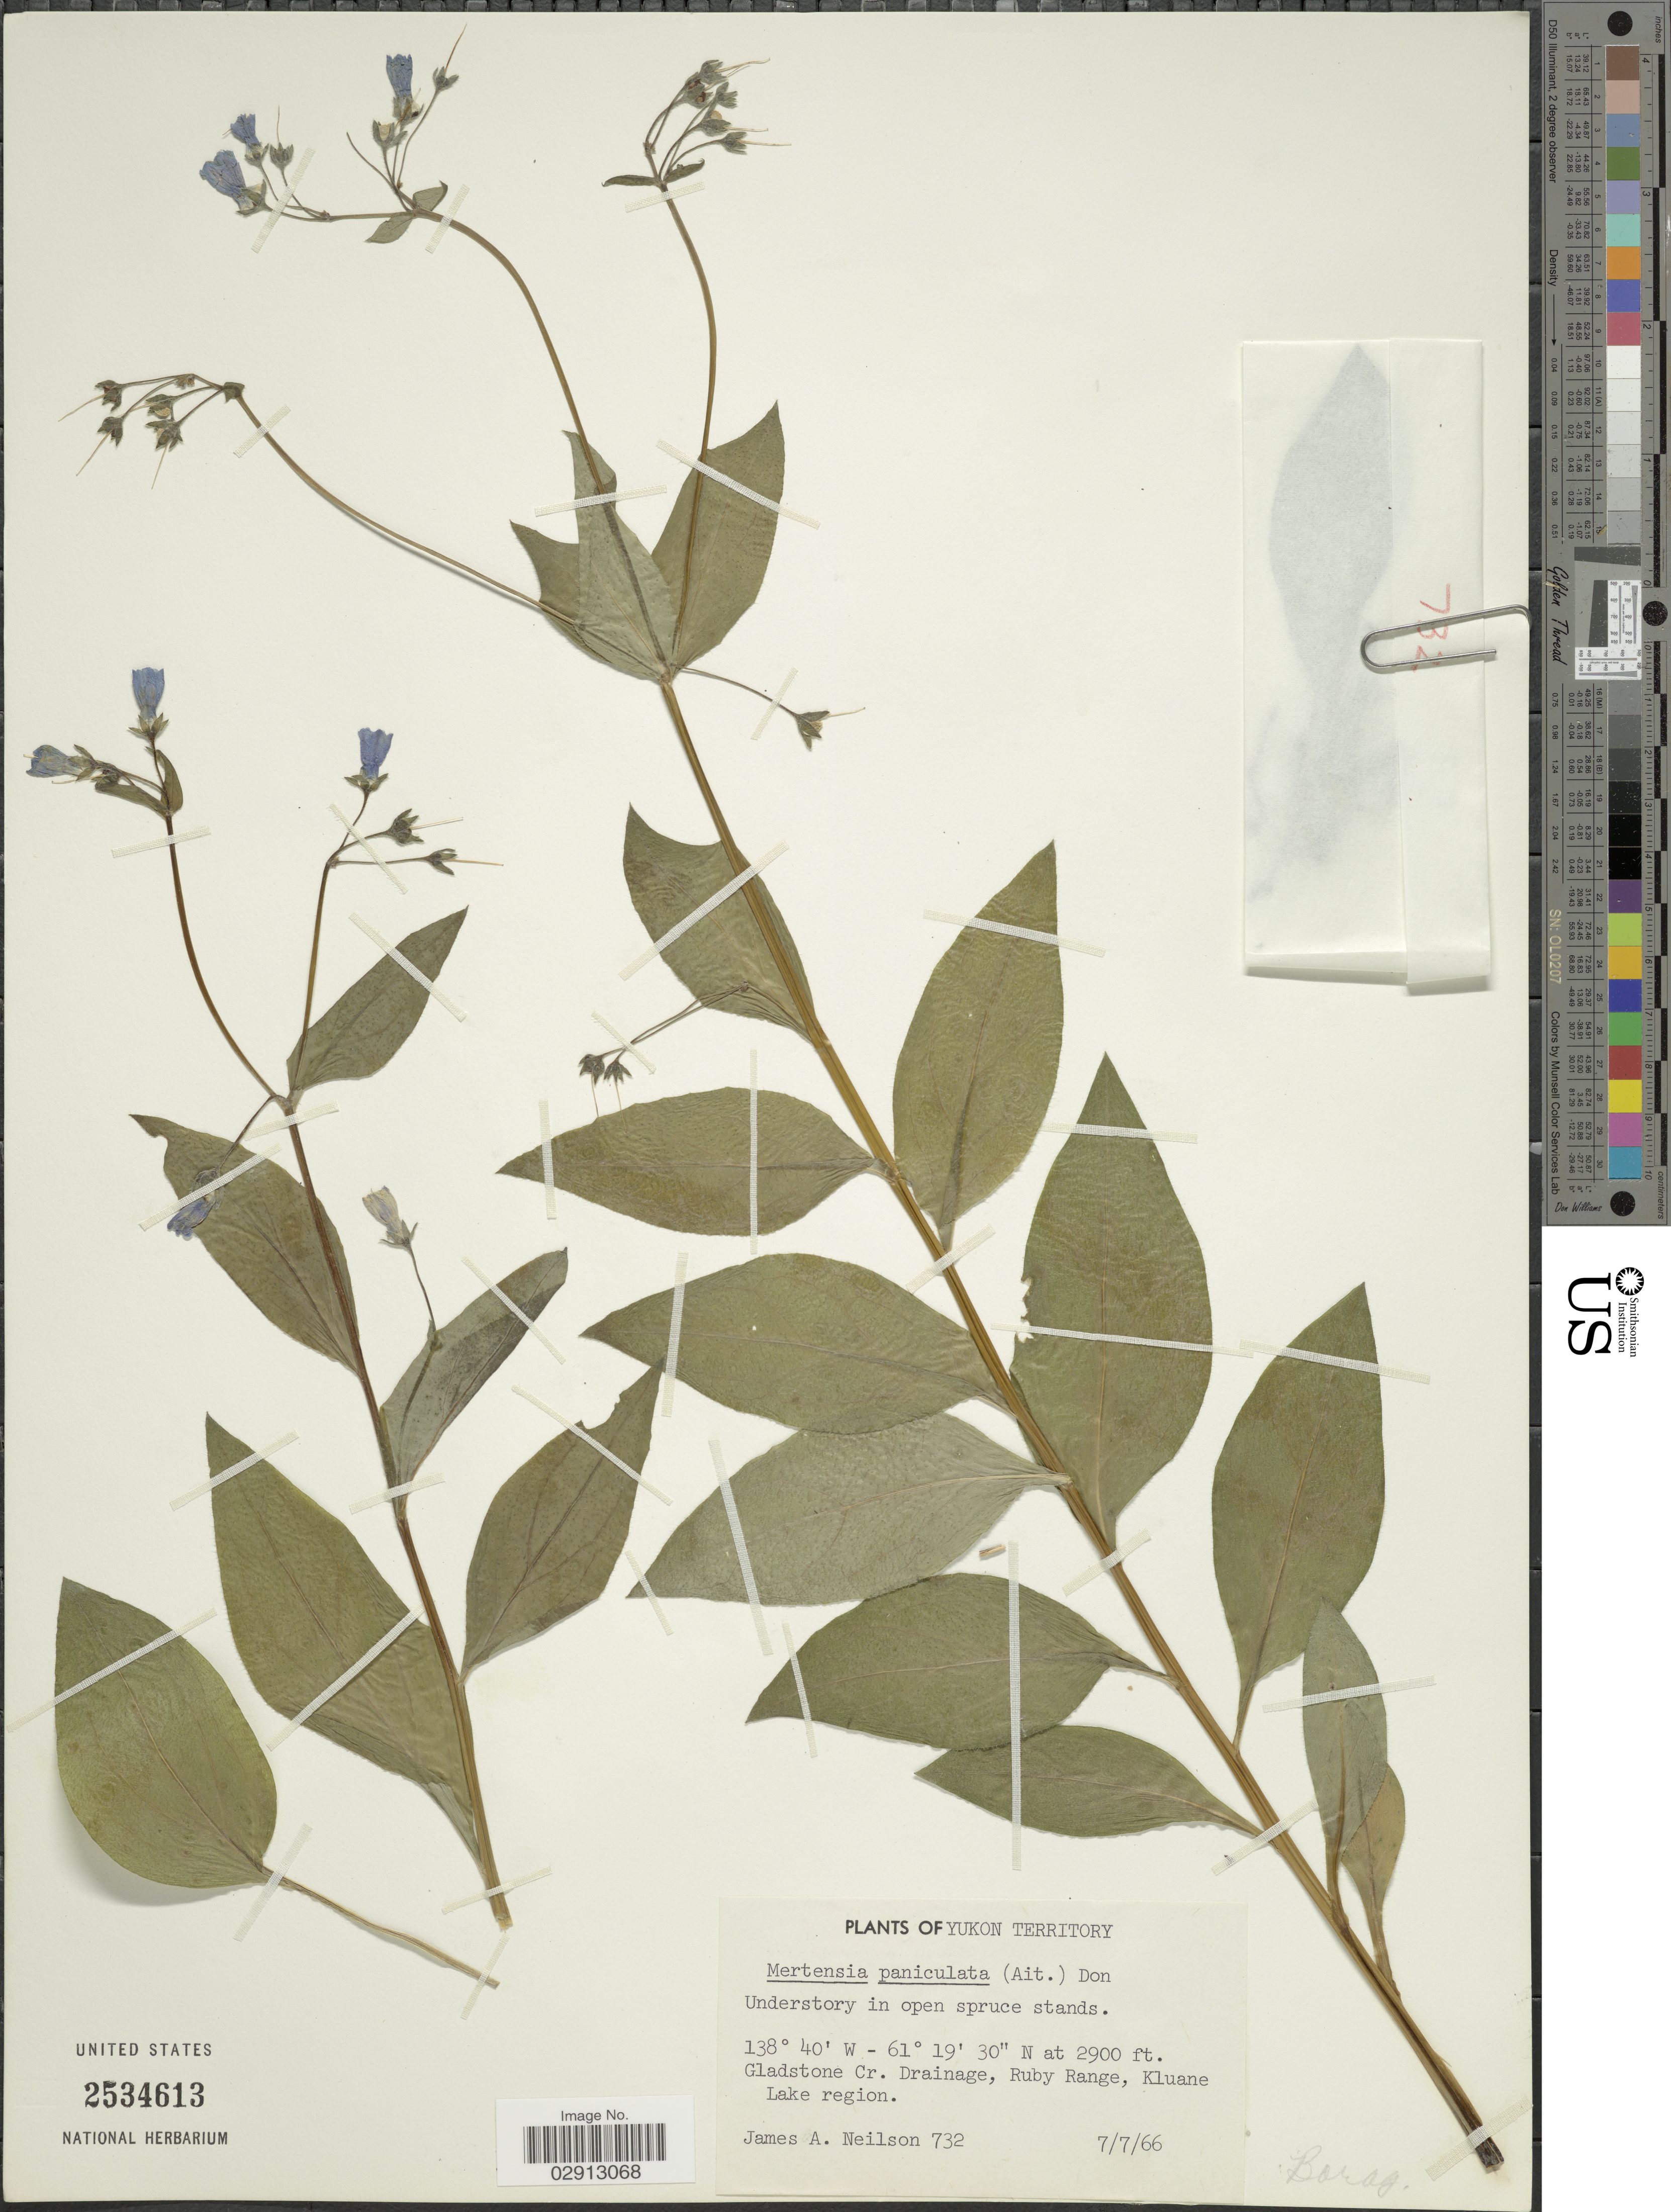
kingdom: Plantae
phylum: Tracheophyta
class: Magnoliopsida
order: Boraginales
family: Boraginaceae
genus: Mertensia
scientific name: Mertensia paniculata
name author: (Aiton) G. Don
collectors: J. Neilson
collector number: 732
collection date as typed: Transcribed d/m/y: 7/7/66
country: Canada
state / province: Yukon Territory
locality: Gladstone Cr. Drainage, Ruby Range, Kluane Lake region.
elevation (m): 884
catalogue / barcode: US 2534613